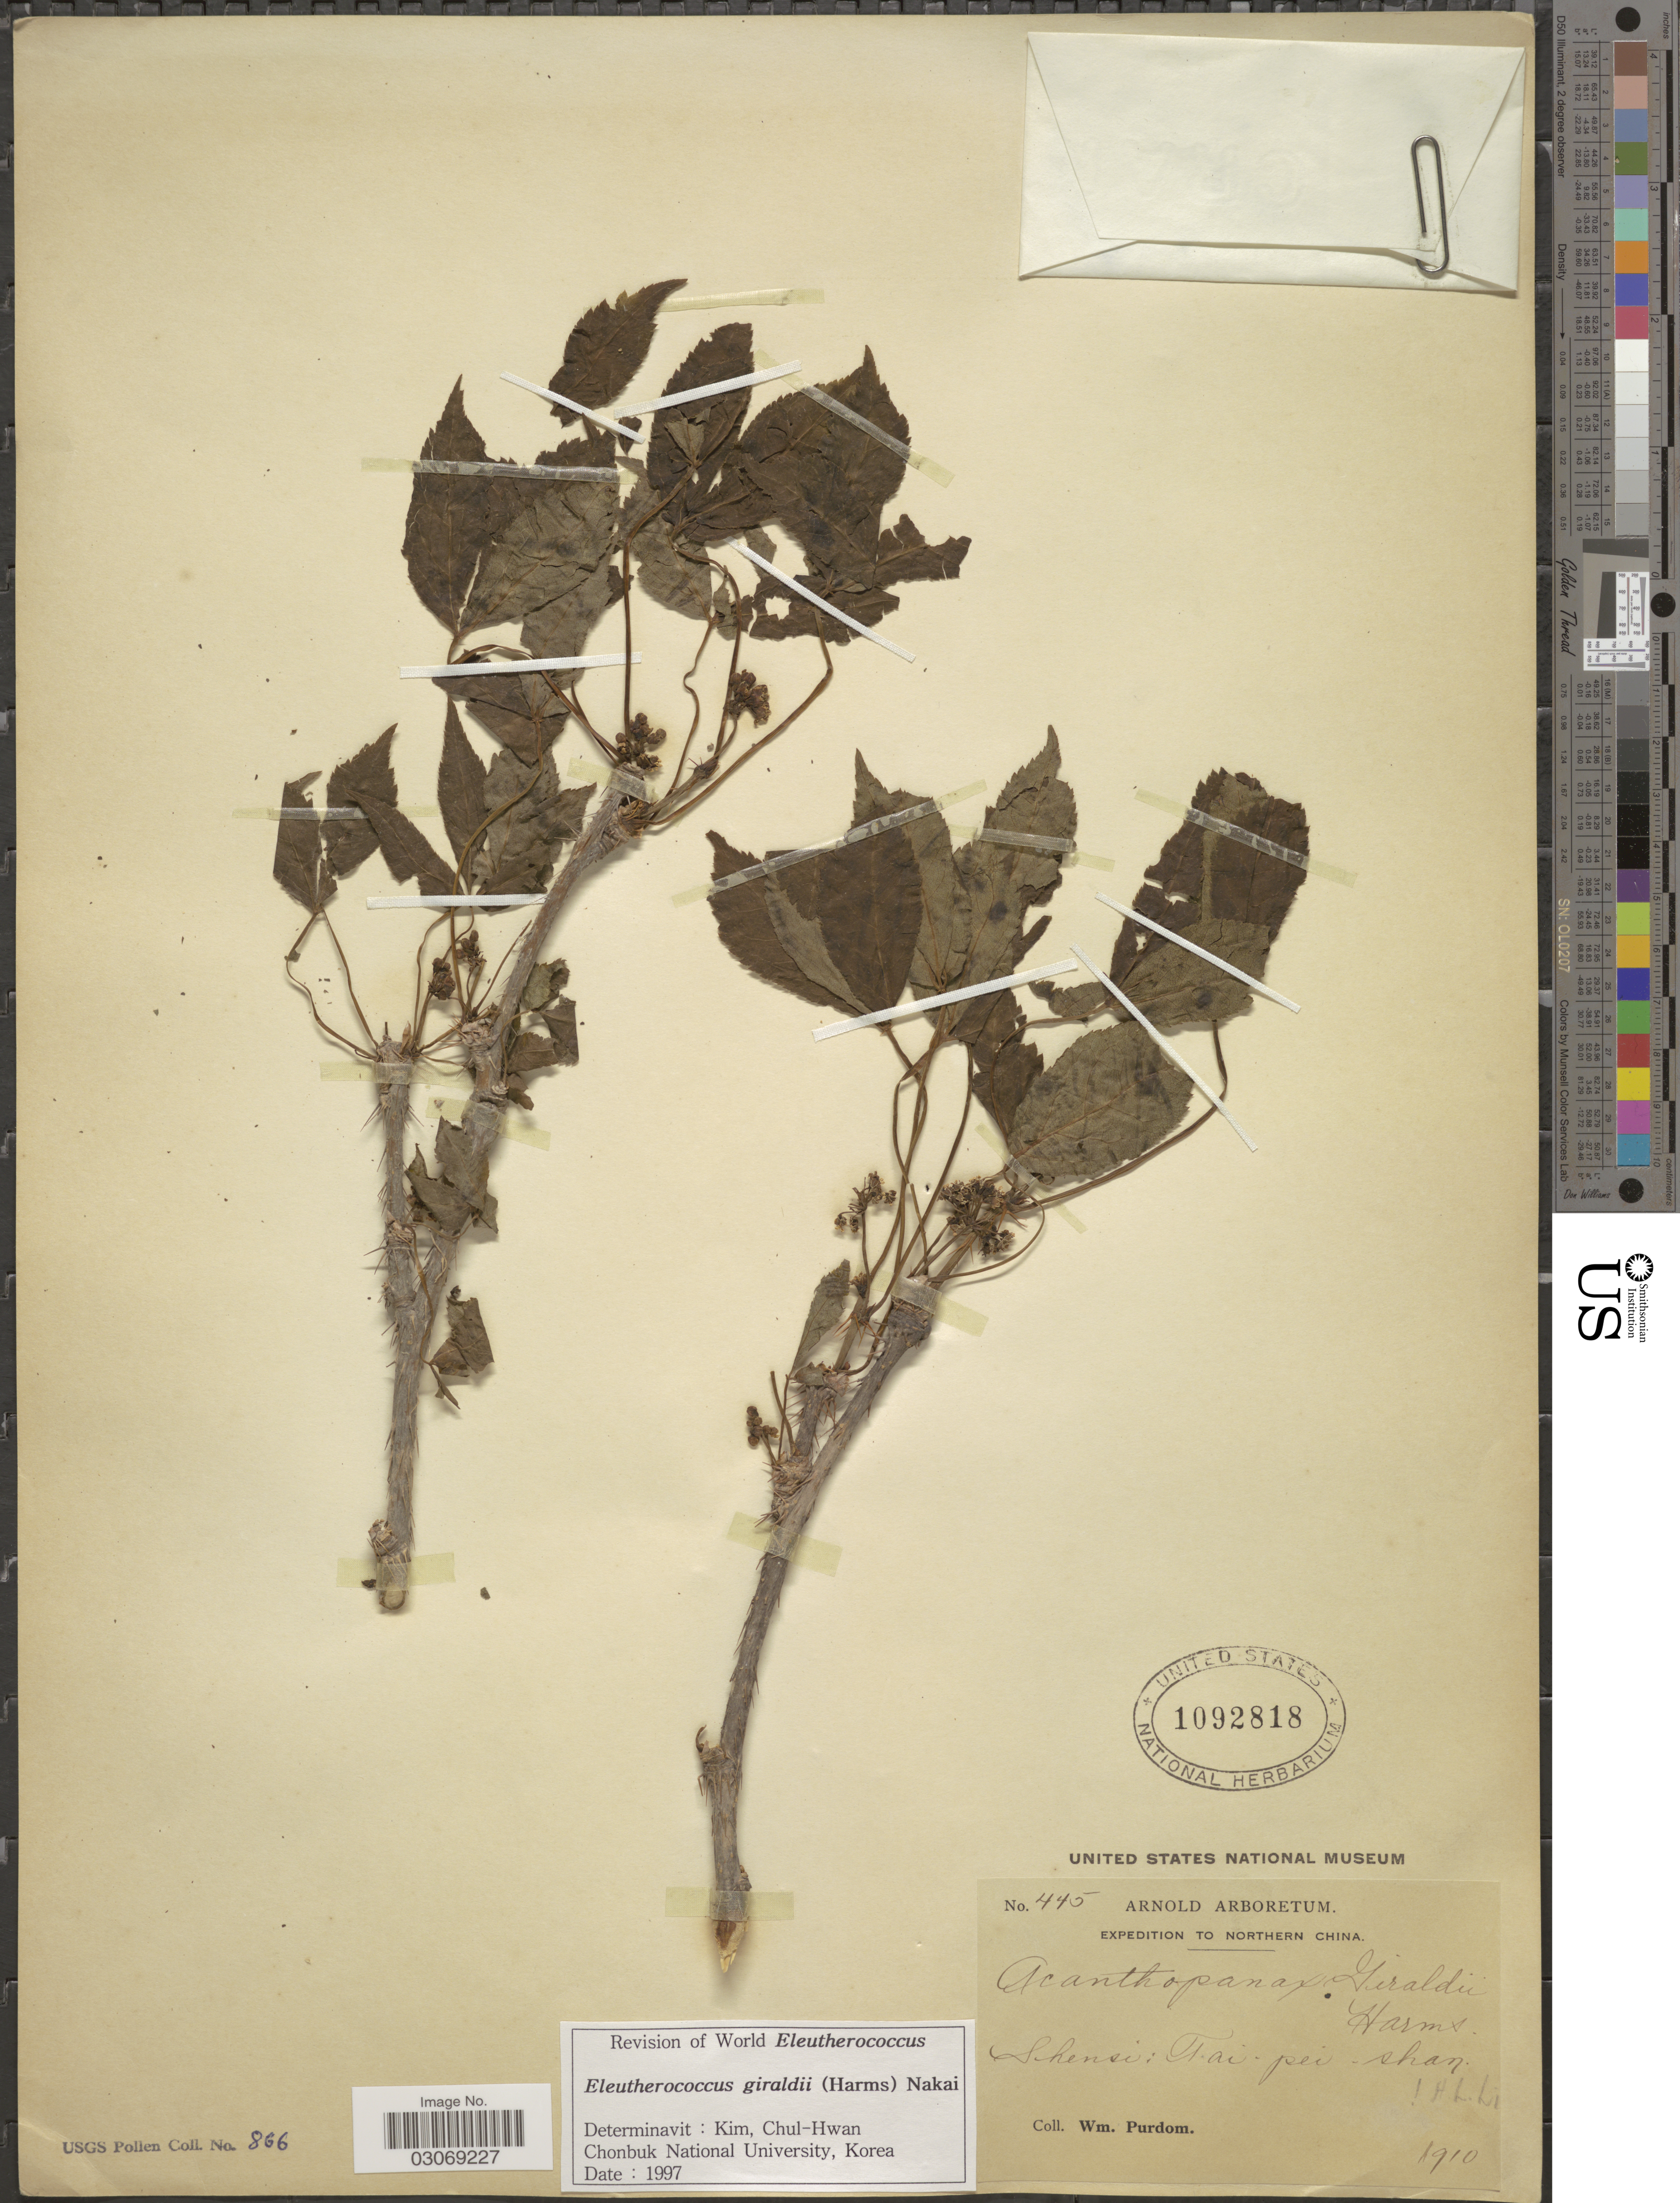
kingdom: Plantae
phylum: Tracheophyta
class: Magnoliopsida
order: Apiales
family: Araliaceae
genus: Eleutherococcus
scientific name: Eleutherococcus giraldii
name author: (Harms) Nakai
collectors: W. Purdom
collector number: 445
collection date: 1910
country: China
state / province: Shaanxi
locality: Northern China. Shensi: Tai-pei-shan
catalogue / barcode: US 1092818